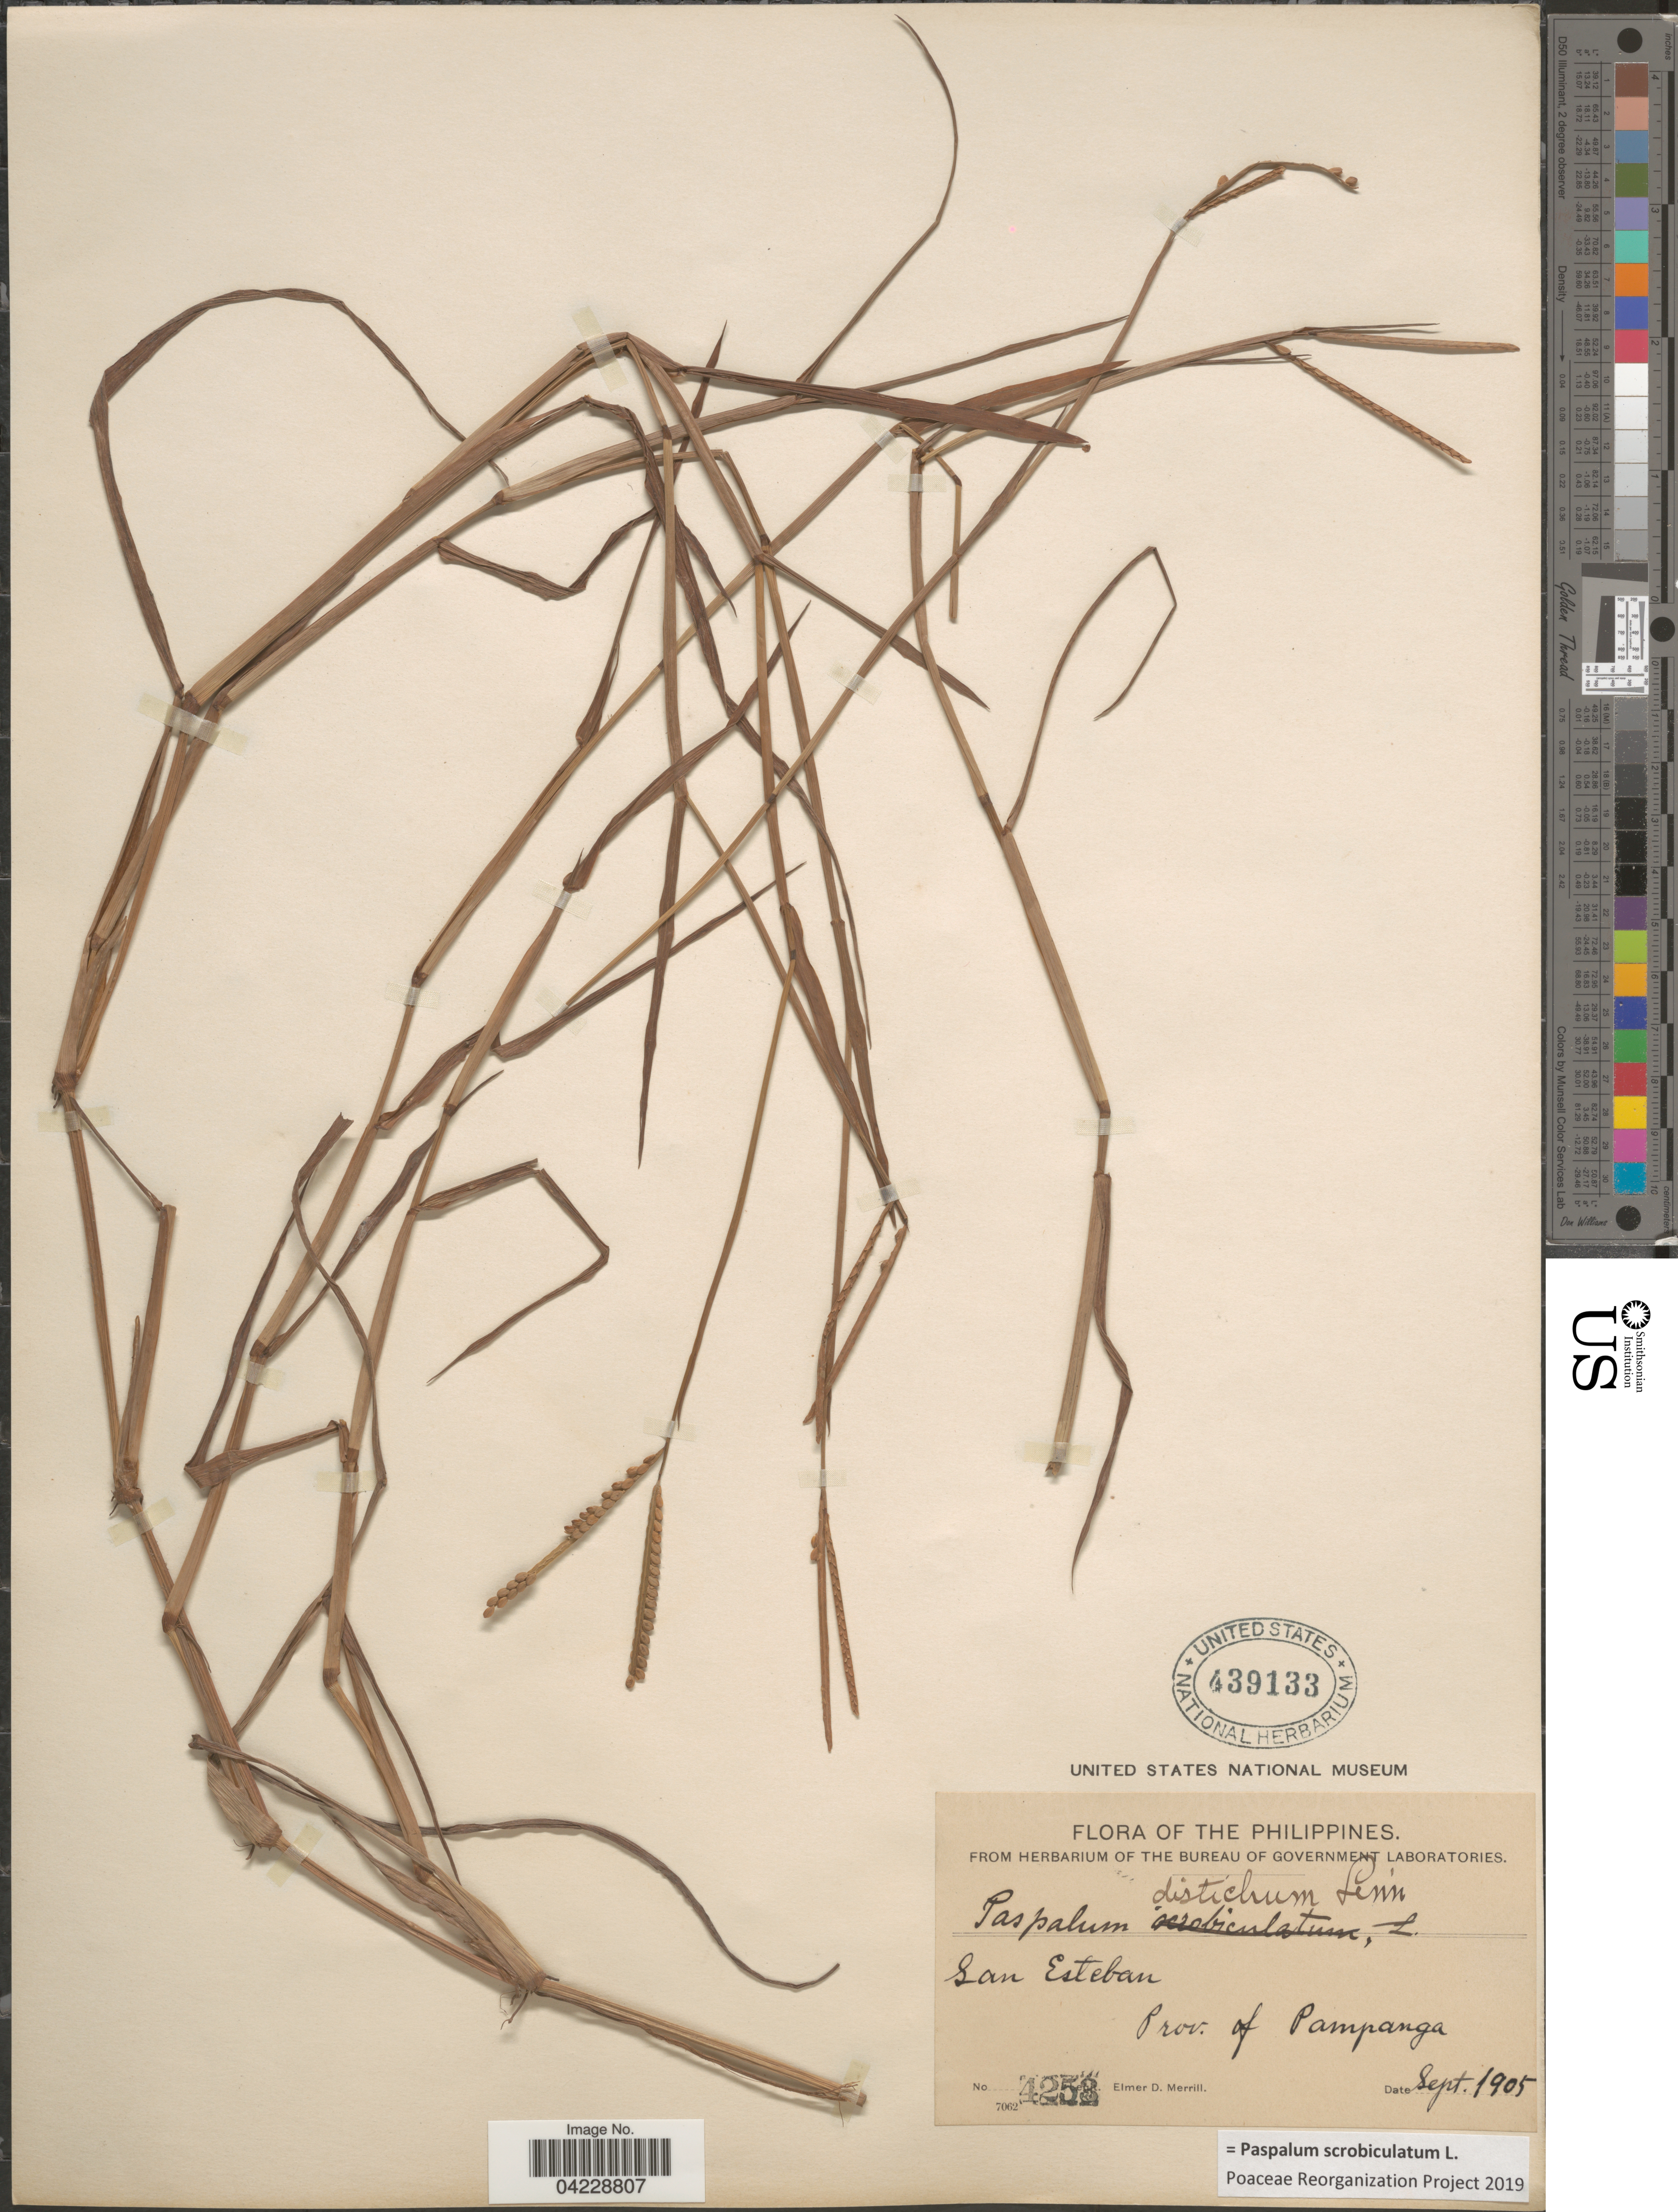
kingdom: Plantae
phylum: Tracheophyta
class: Liliopsida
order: Poales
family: Poaceae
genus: Paspalum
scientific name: Paspalum scrobiculatum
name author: L.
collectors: E. D. Merrill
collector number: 4253*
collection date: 1905-09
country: Philippines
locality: San Esteban. Prov. of Pampanga.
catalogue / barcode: US 439133